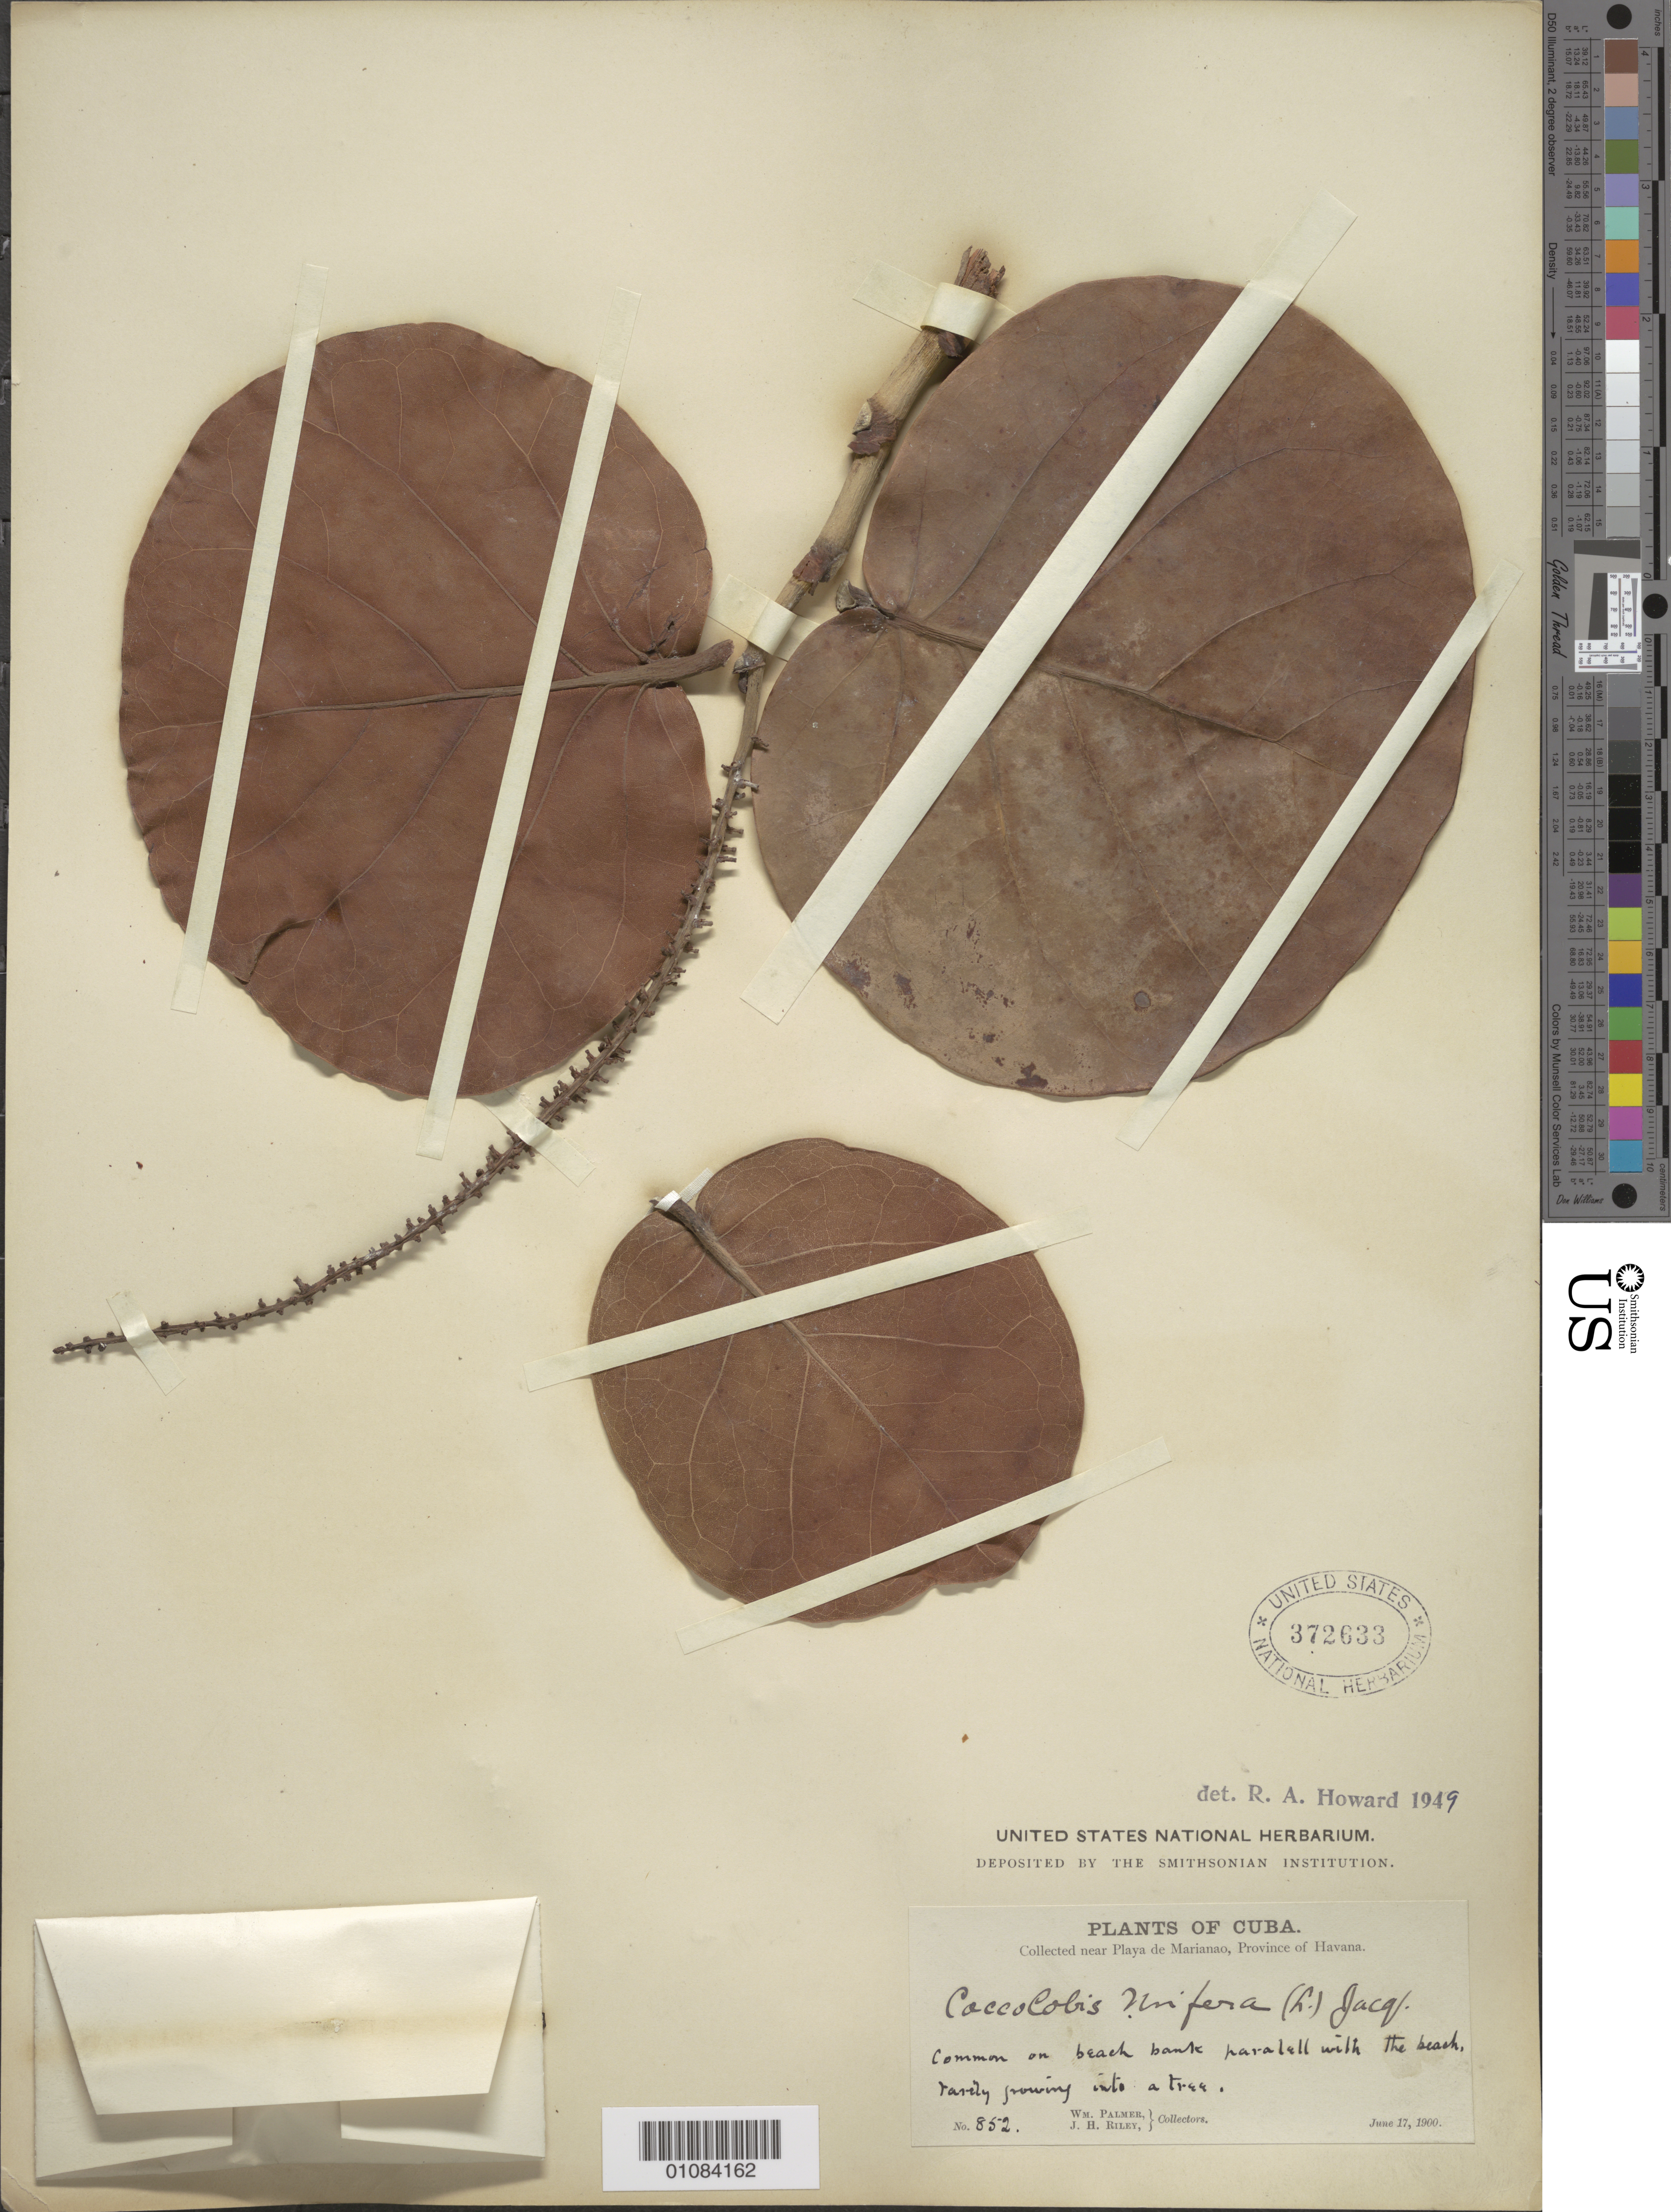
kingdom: Plantae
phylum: Tracheophyta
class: Magnoliopsida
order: Caryophyllales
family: Polygonaceae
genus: Coccoloba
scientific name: Coccoloba uvifera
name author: L.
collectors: W. Palmer & J. H. Riley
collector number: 852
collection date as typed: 17 Jun 1900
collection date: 1900-06-17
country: Cuba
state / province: La Habana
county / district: Municipio Playa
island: Cuba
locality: Province of Havana, near Playa de Marianao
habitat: Common on beach bank paralell with the beach.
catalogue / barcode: US 3272633